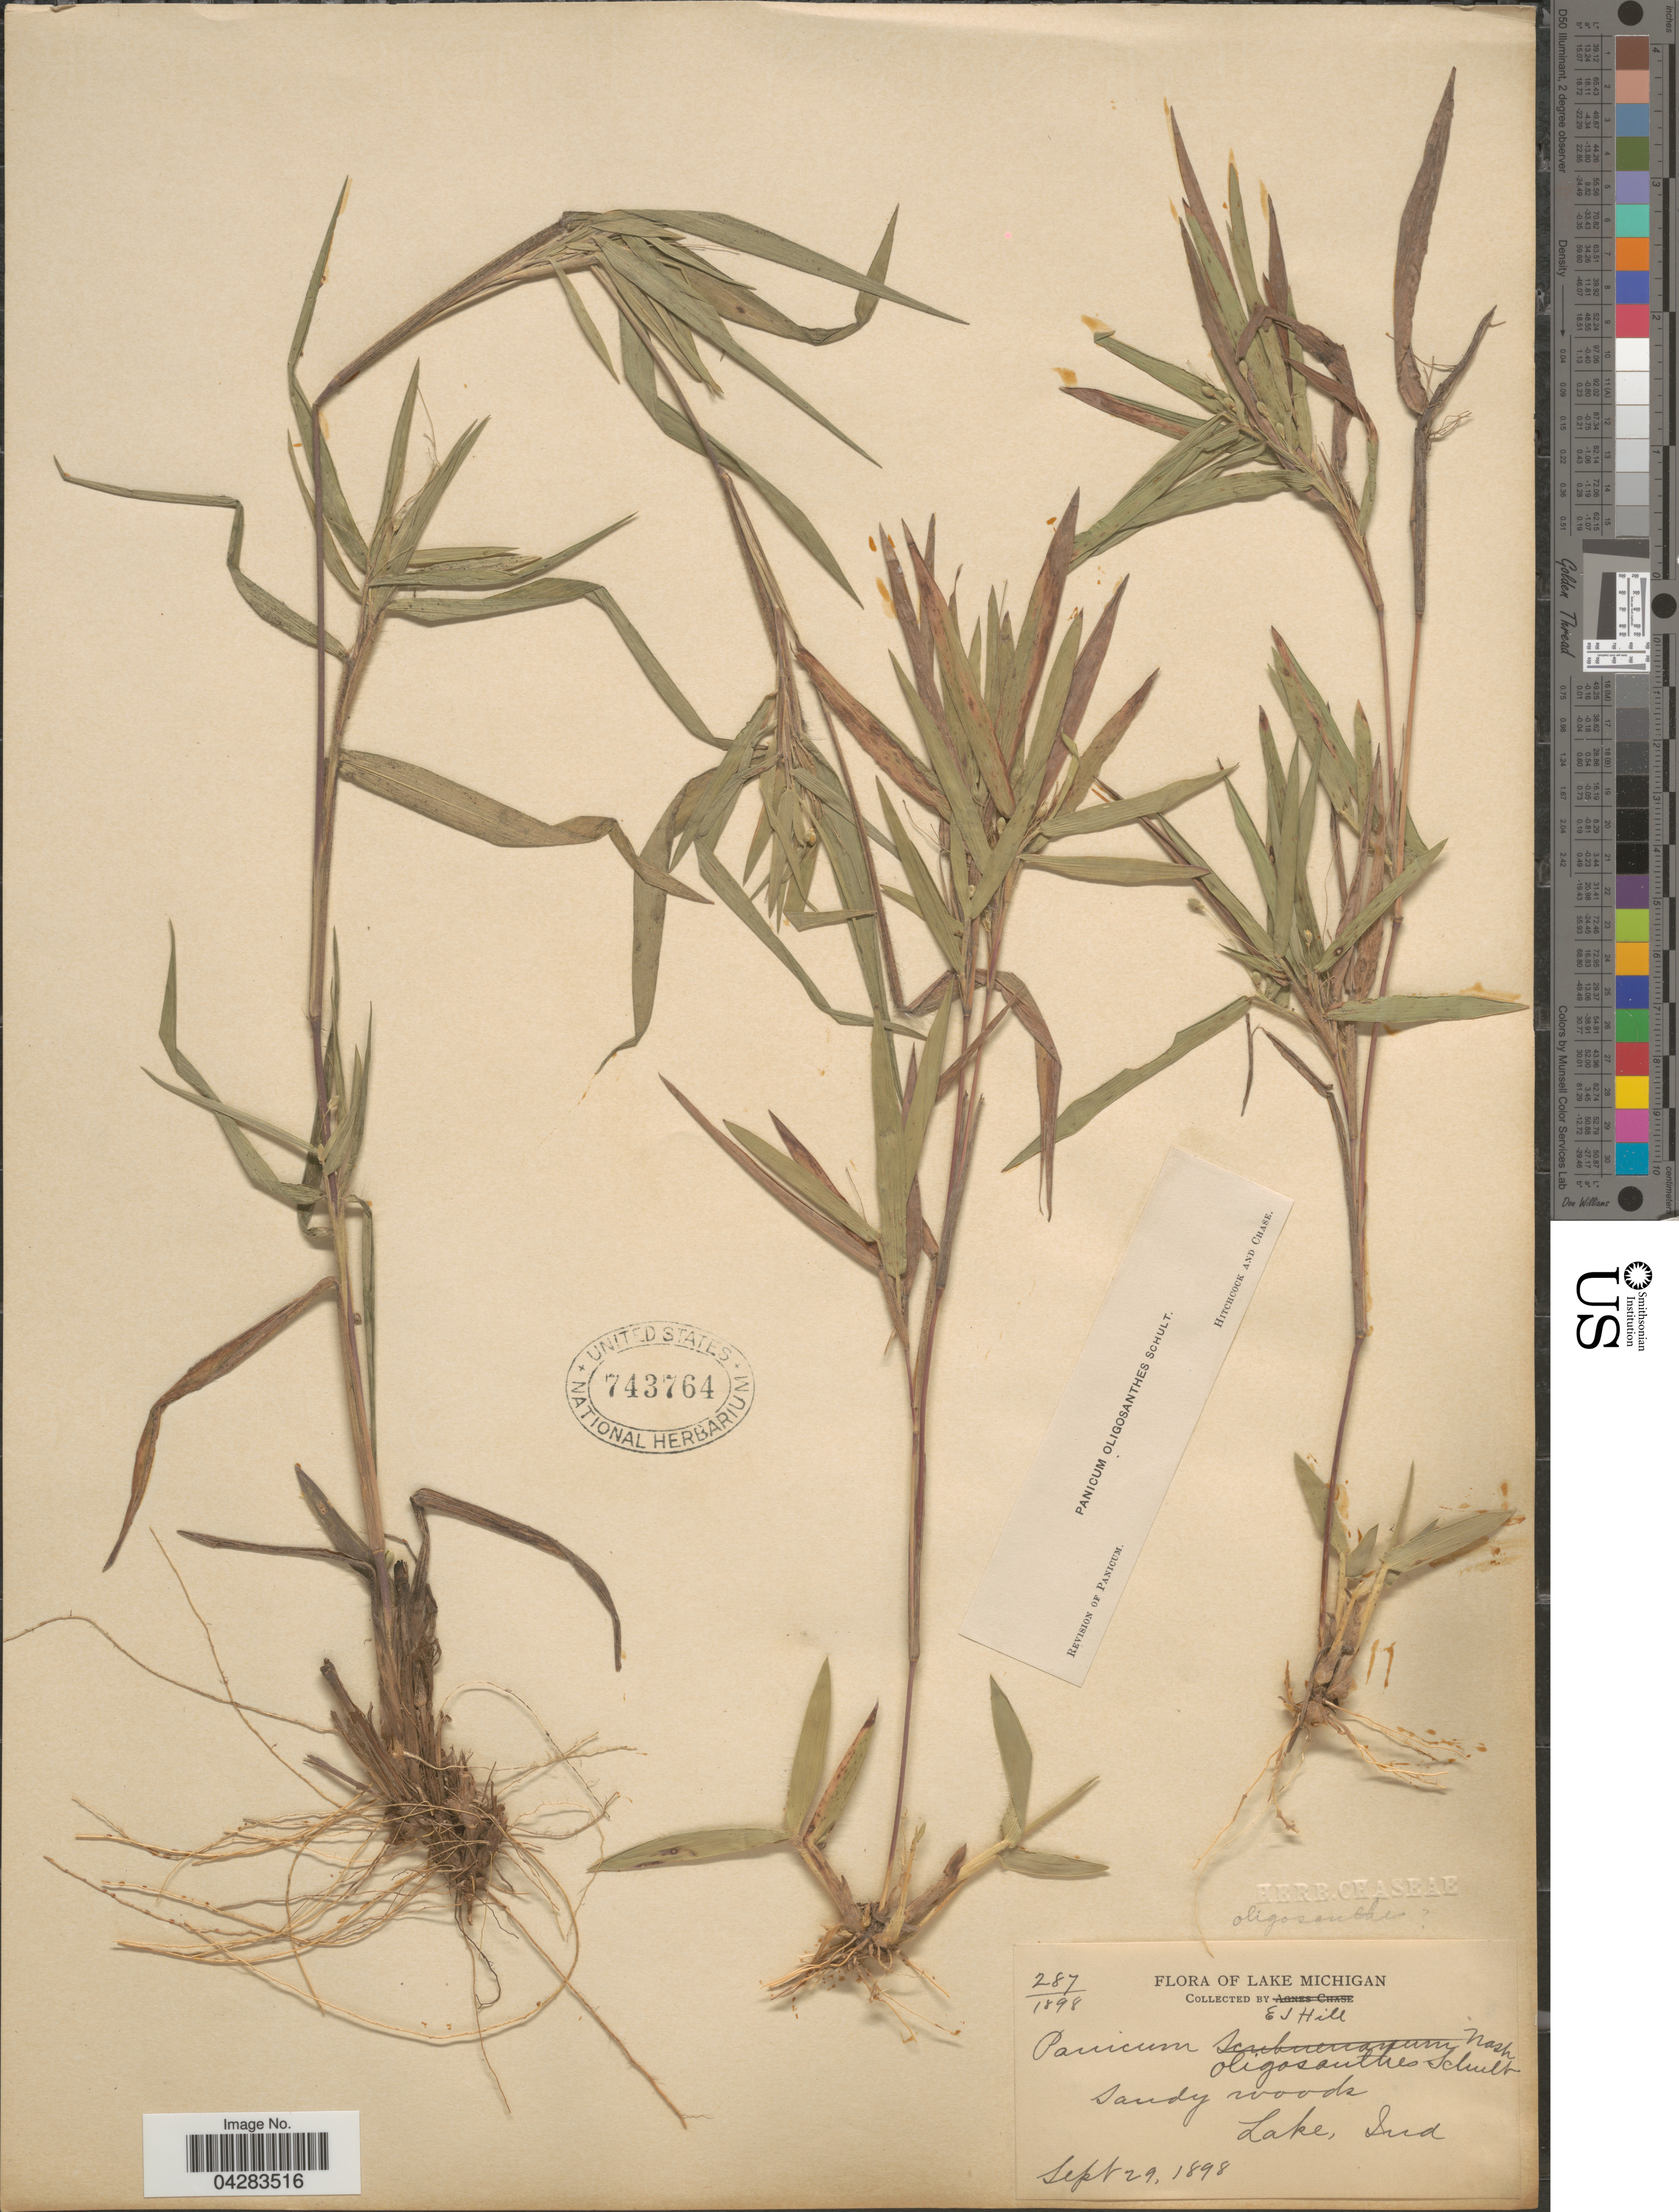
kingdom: Plantae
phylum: Tracheophyta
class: Liliopsida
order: Poales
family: Poaceae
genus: Dichanthelium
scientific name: Dichanthelium oligosanthes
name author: (Schult.) Gould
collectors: E. J. Hill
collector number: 287/1898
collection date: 1898-09-29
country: United States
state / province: Indiana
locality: Lake Michigan. Lake.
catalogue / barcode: US 743764